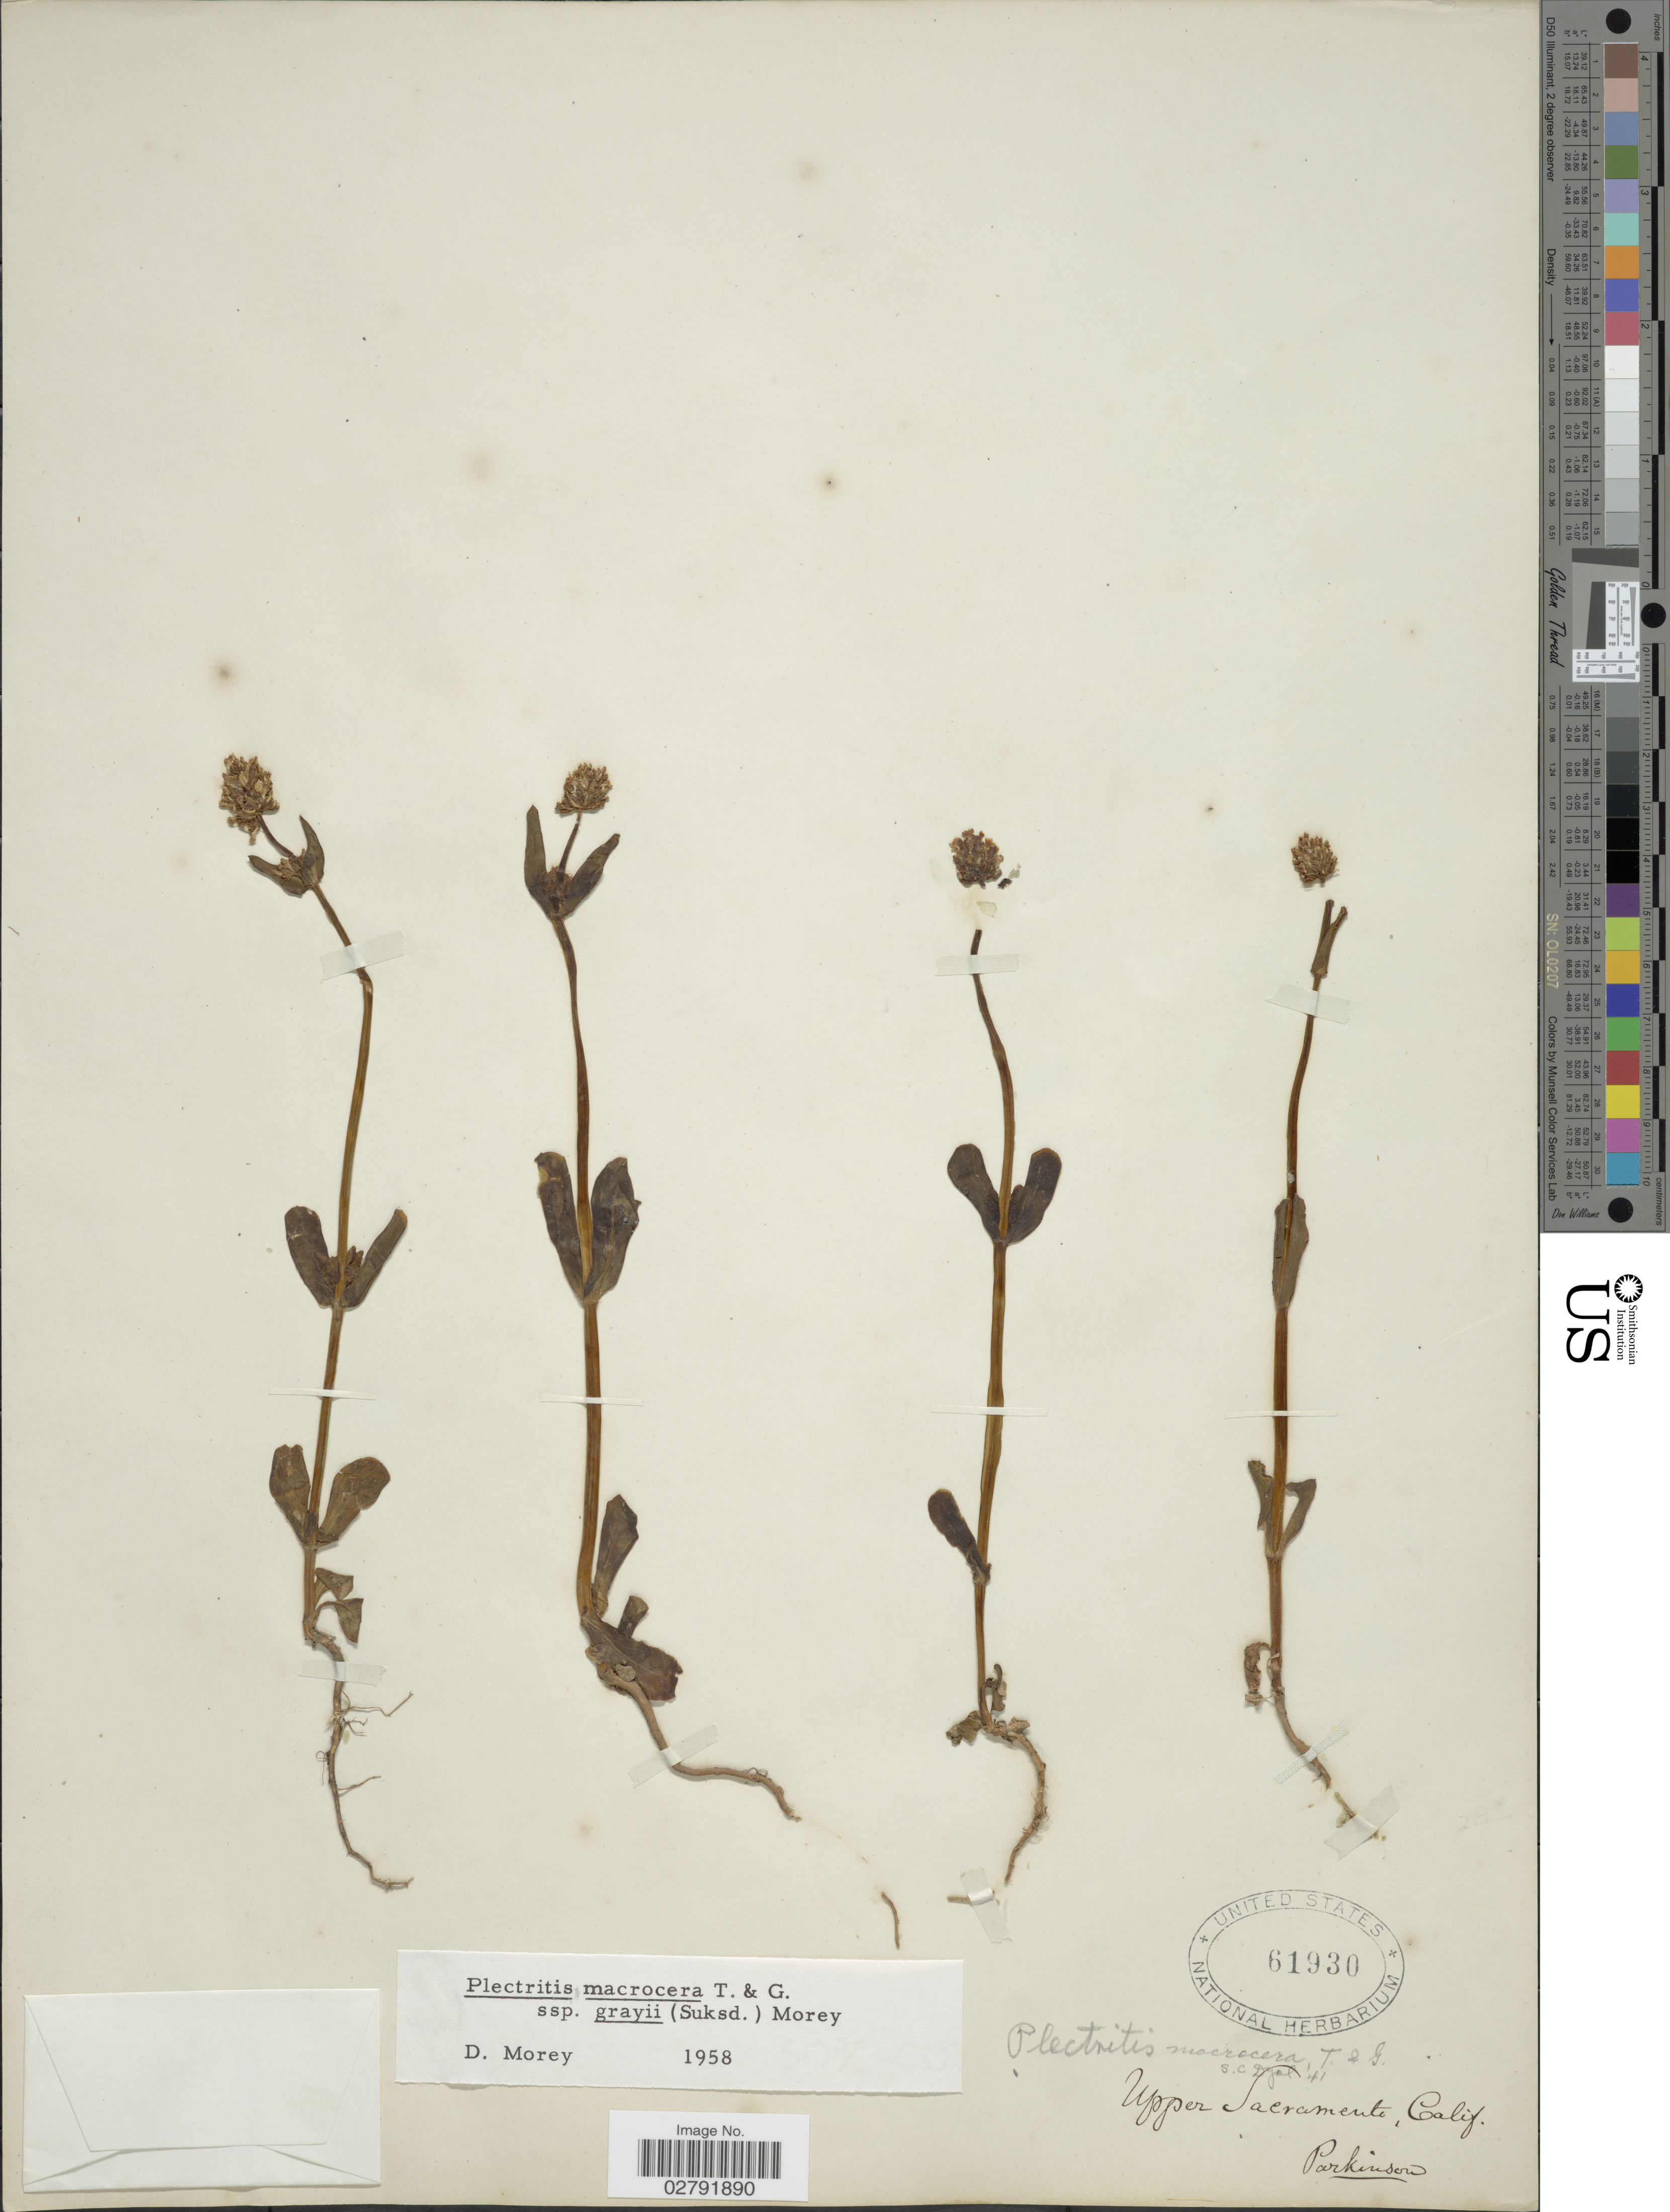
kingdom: Plantae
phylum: Tracheophyta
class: Magnoliopsida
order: Dipsacales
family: Caprifoliaceae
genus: Plectritis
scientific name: Plectritis macrocera subsp. grayi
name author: (Suksd.) Morey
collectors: Parkinson, --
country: United States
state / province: California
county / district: Sacramento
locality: Upper Sacramento.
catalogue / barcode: US 61930